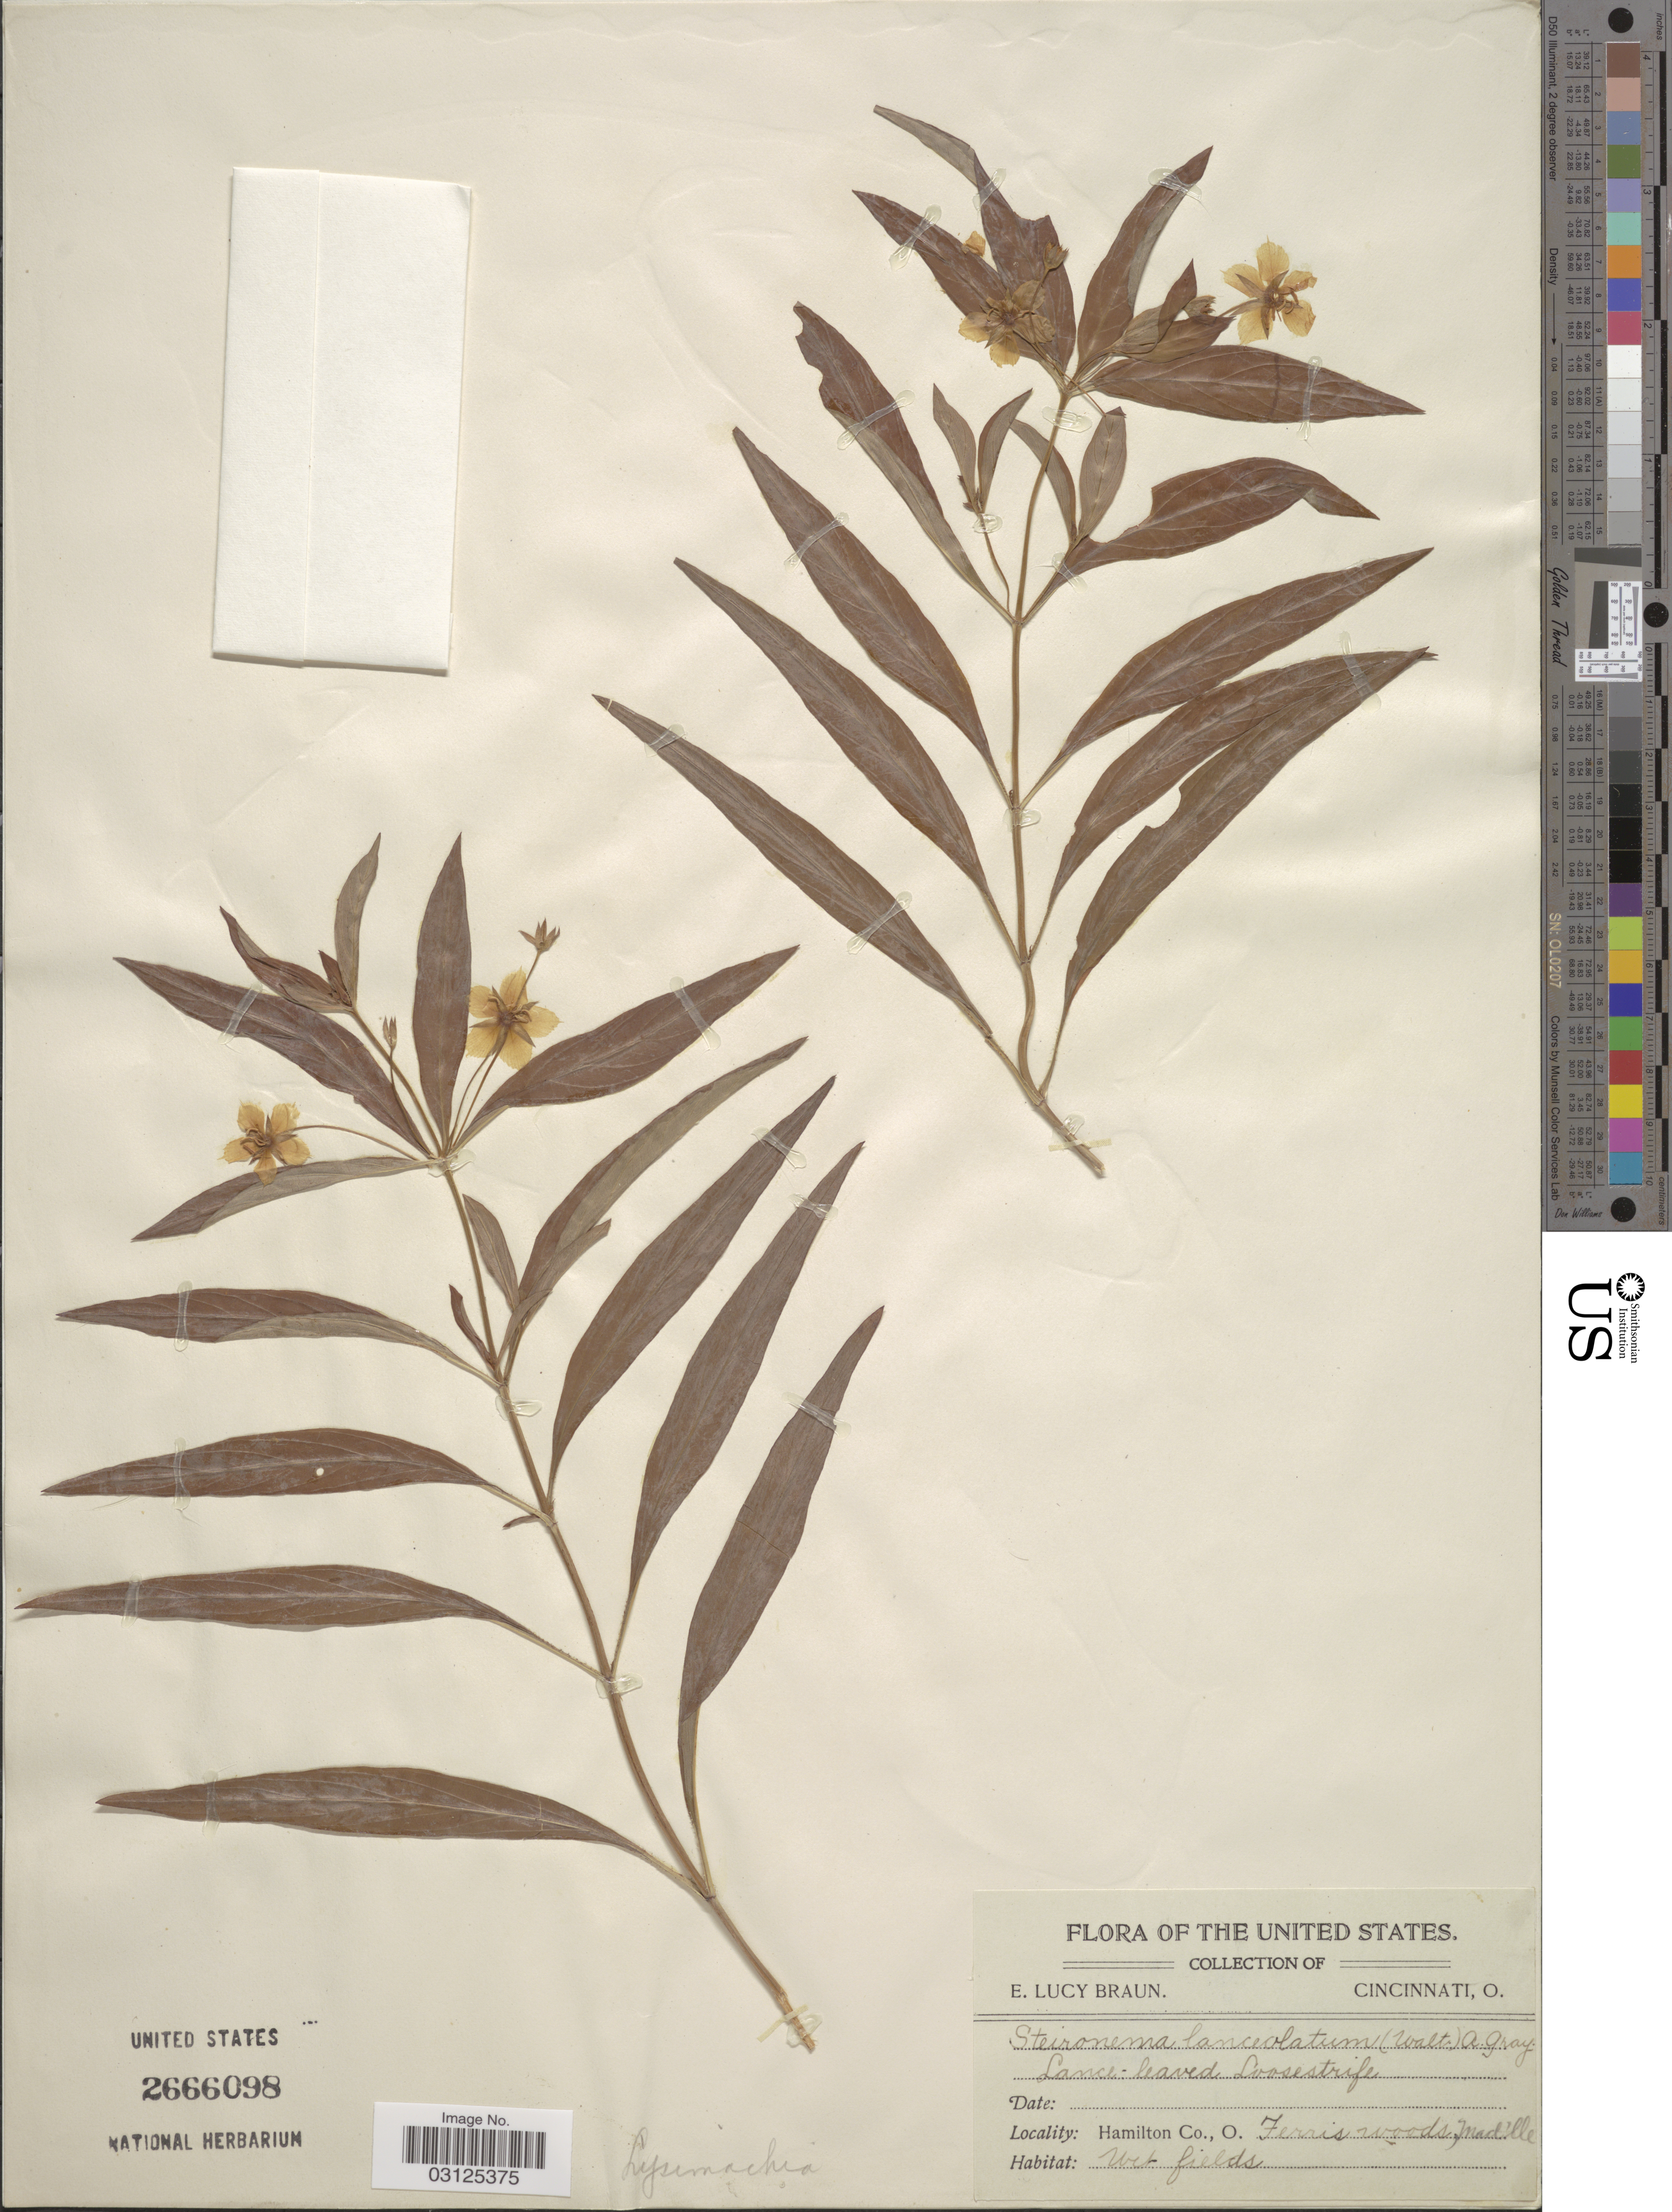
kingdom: Plantae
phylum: Tracheophyta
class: Magnoliopsida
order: Ericales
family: Primulaceae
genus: Lysimachia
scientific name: Lysimachia lanceolata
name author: Walter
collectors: E. L. Braun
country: United States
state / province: Ohio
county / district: Hamilton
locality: Hamilton Co., Ferris woods, Mad'lle.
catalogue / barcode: US 2666098